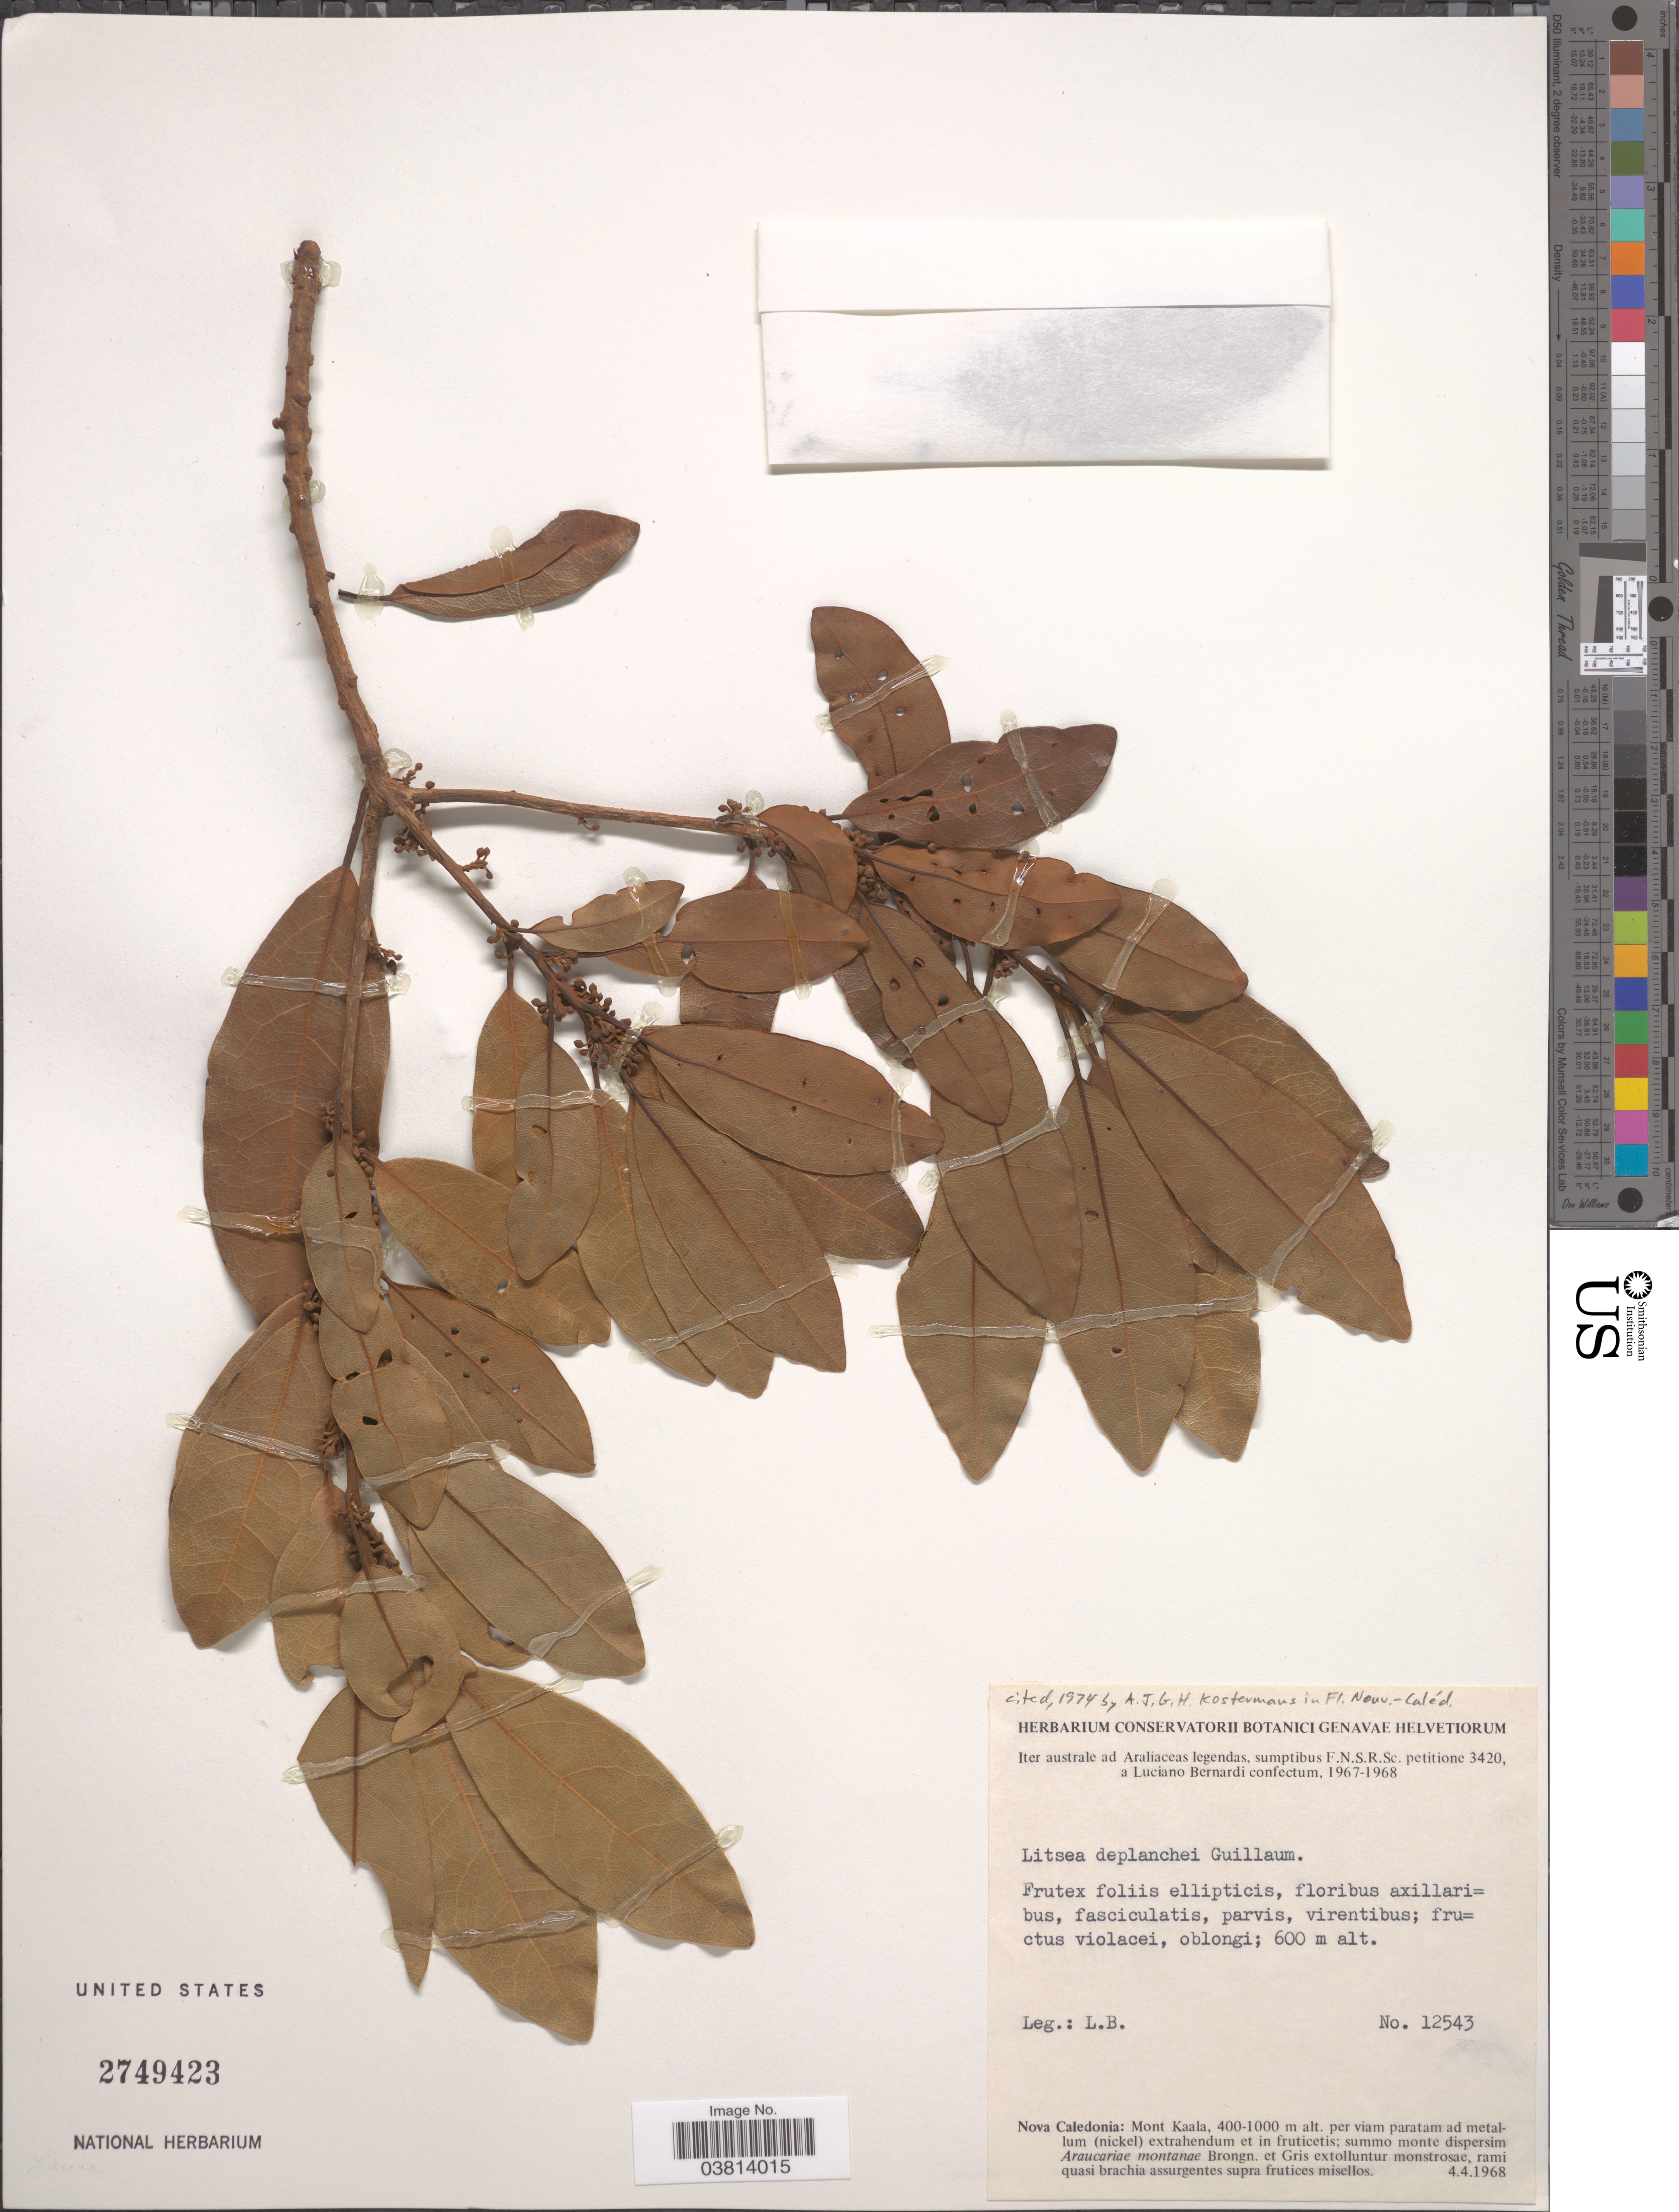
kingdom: Plantae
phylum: Tracheophyta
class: Magnoliopsida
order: Laurales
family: Lauraceae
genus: Litsea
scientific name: Litsea deplanchei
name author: Guillaumin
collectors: L. Bernardi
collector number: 12543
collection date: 1968-04-04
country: New Caledonia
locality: Mont Kaala.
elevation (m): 600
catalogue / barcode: US 2749423